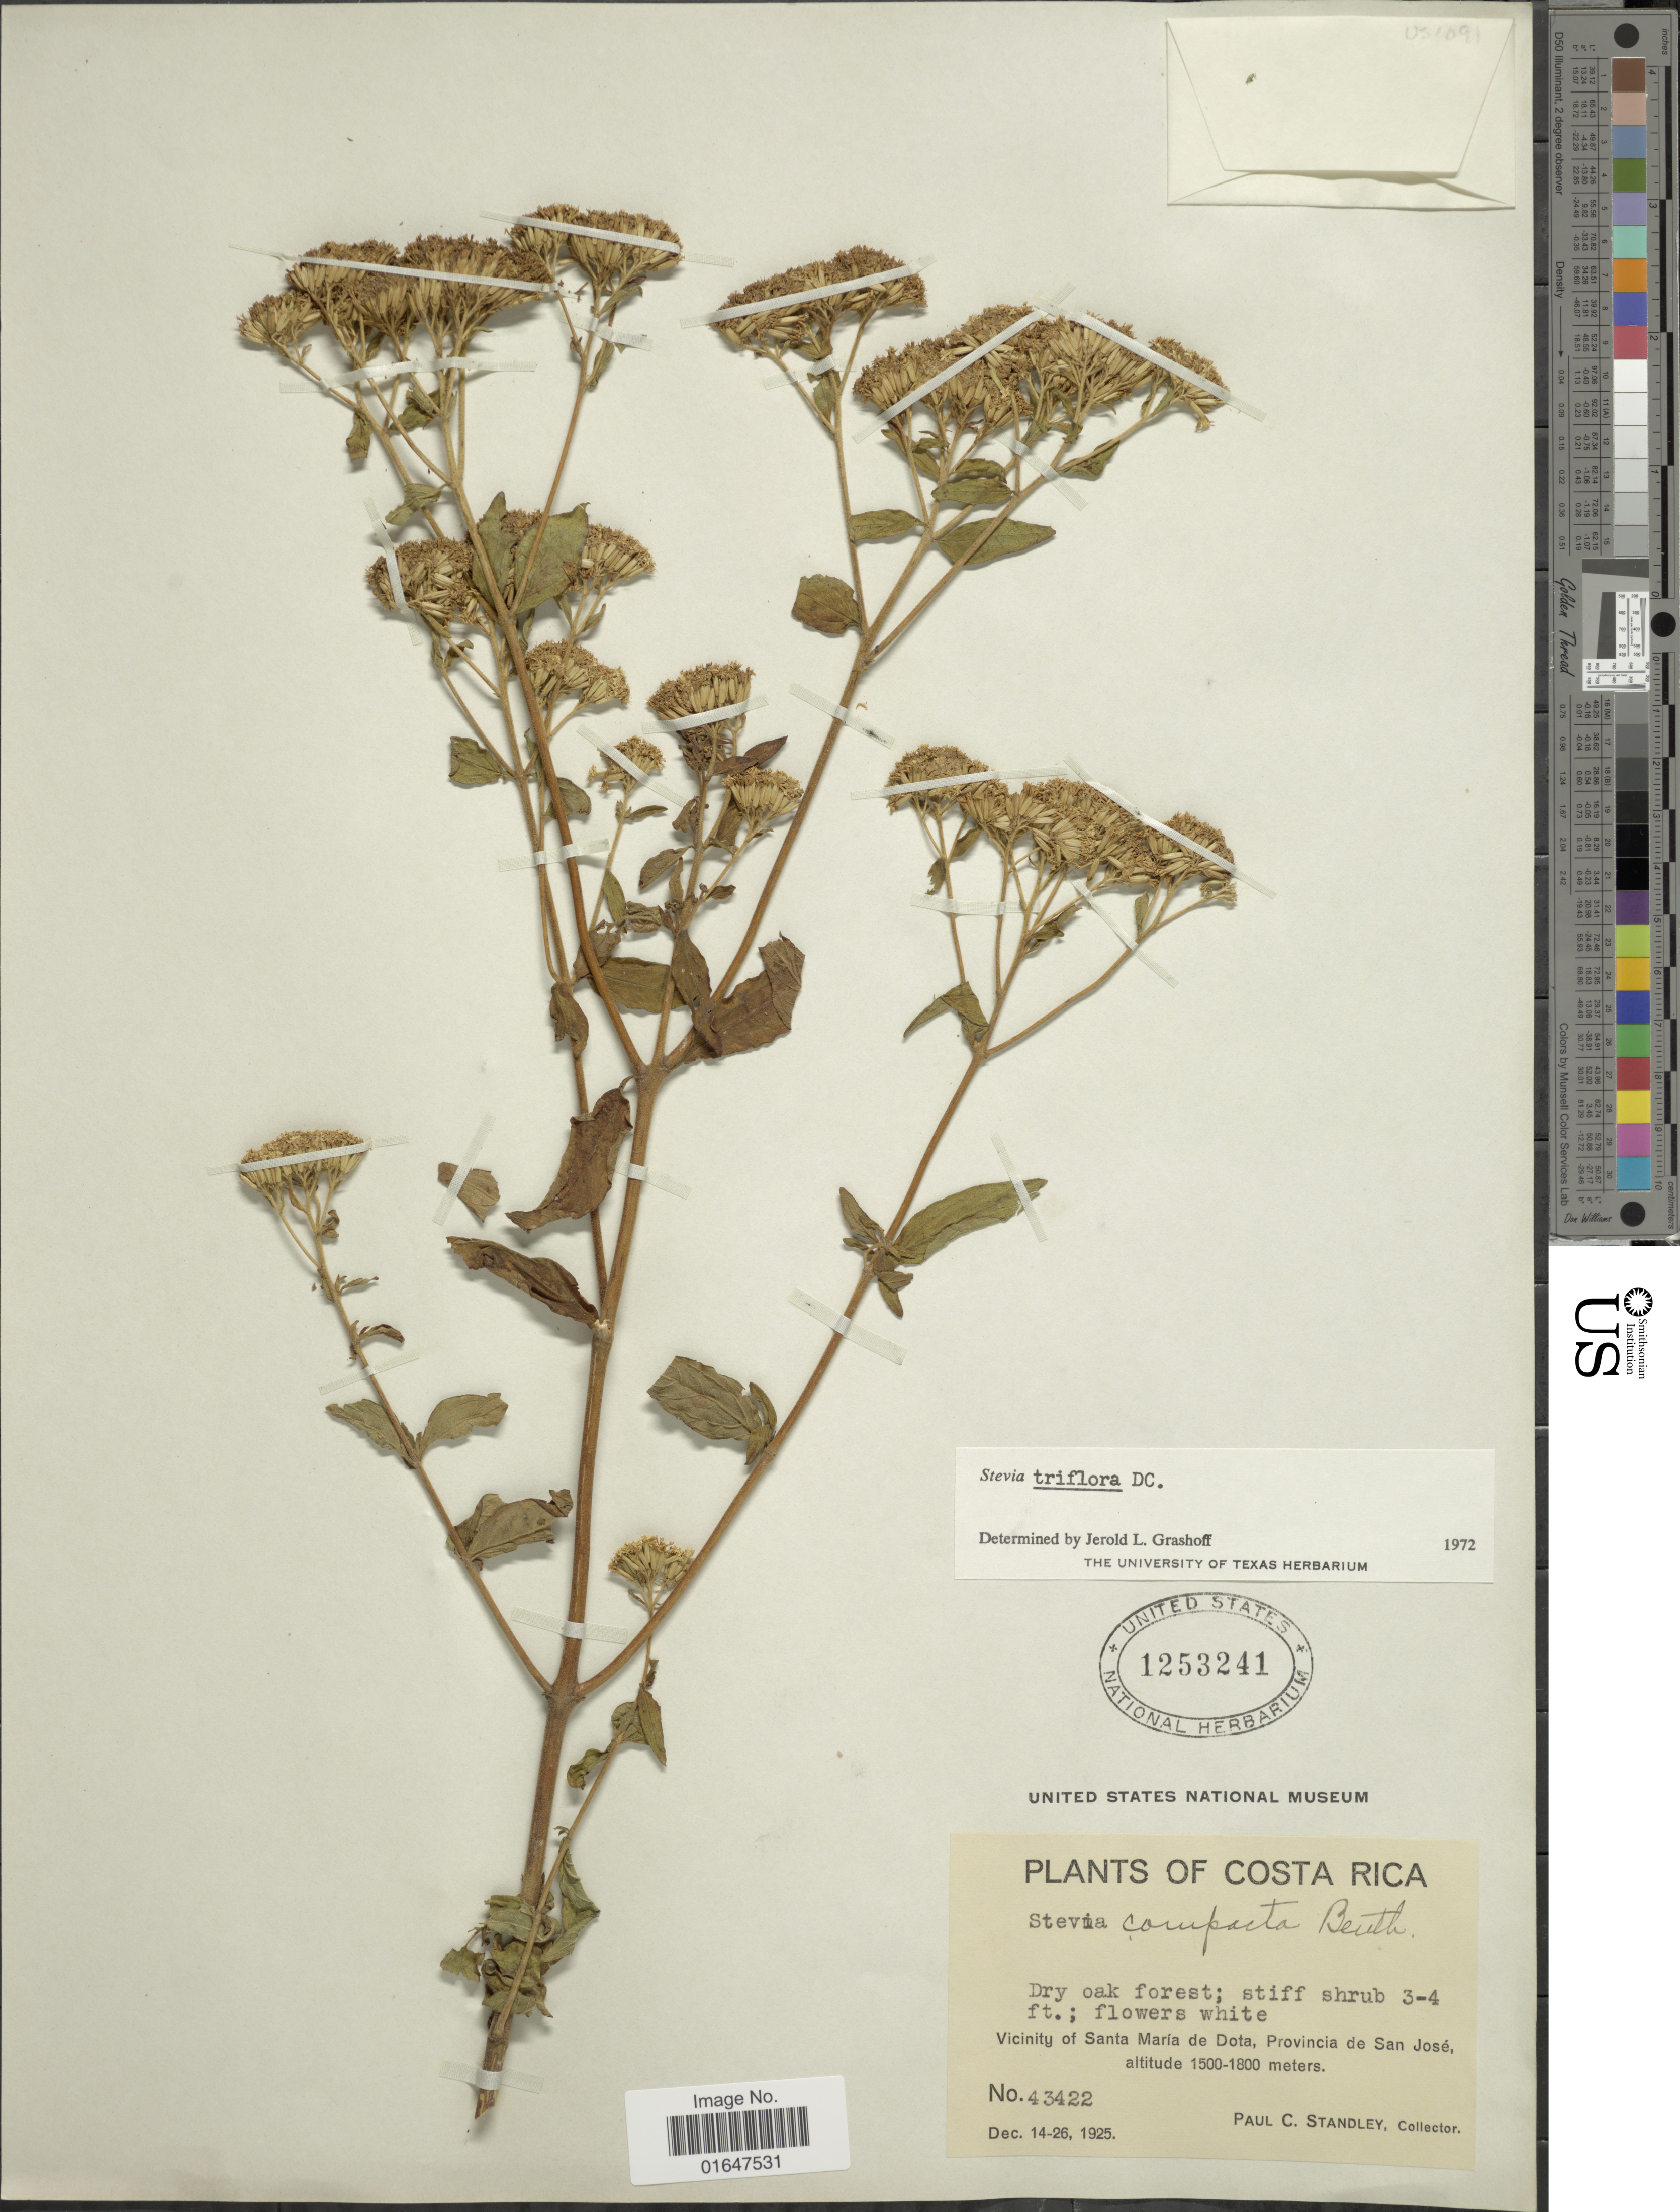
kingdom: Plantae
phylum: Tracheophyta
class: Magnoliopsida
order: Asterales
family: Asteraceae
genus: Stevia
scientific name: Stevia triflora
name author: DC.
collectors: P. C. Standley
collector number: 43422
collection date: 1925-12-14/1925-12-26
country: Costa Rica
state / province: San José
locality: Vicinity of Santa Maria de Dota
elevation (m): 1500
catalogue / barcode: US 1253241